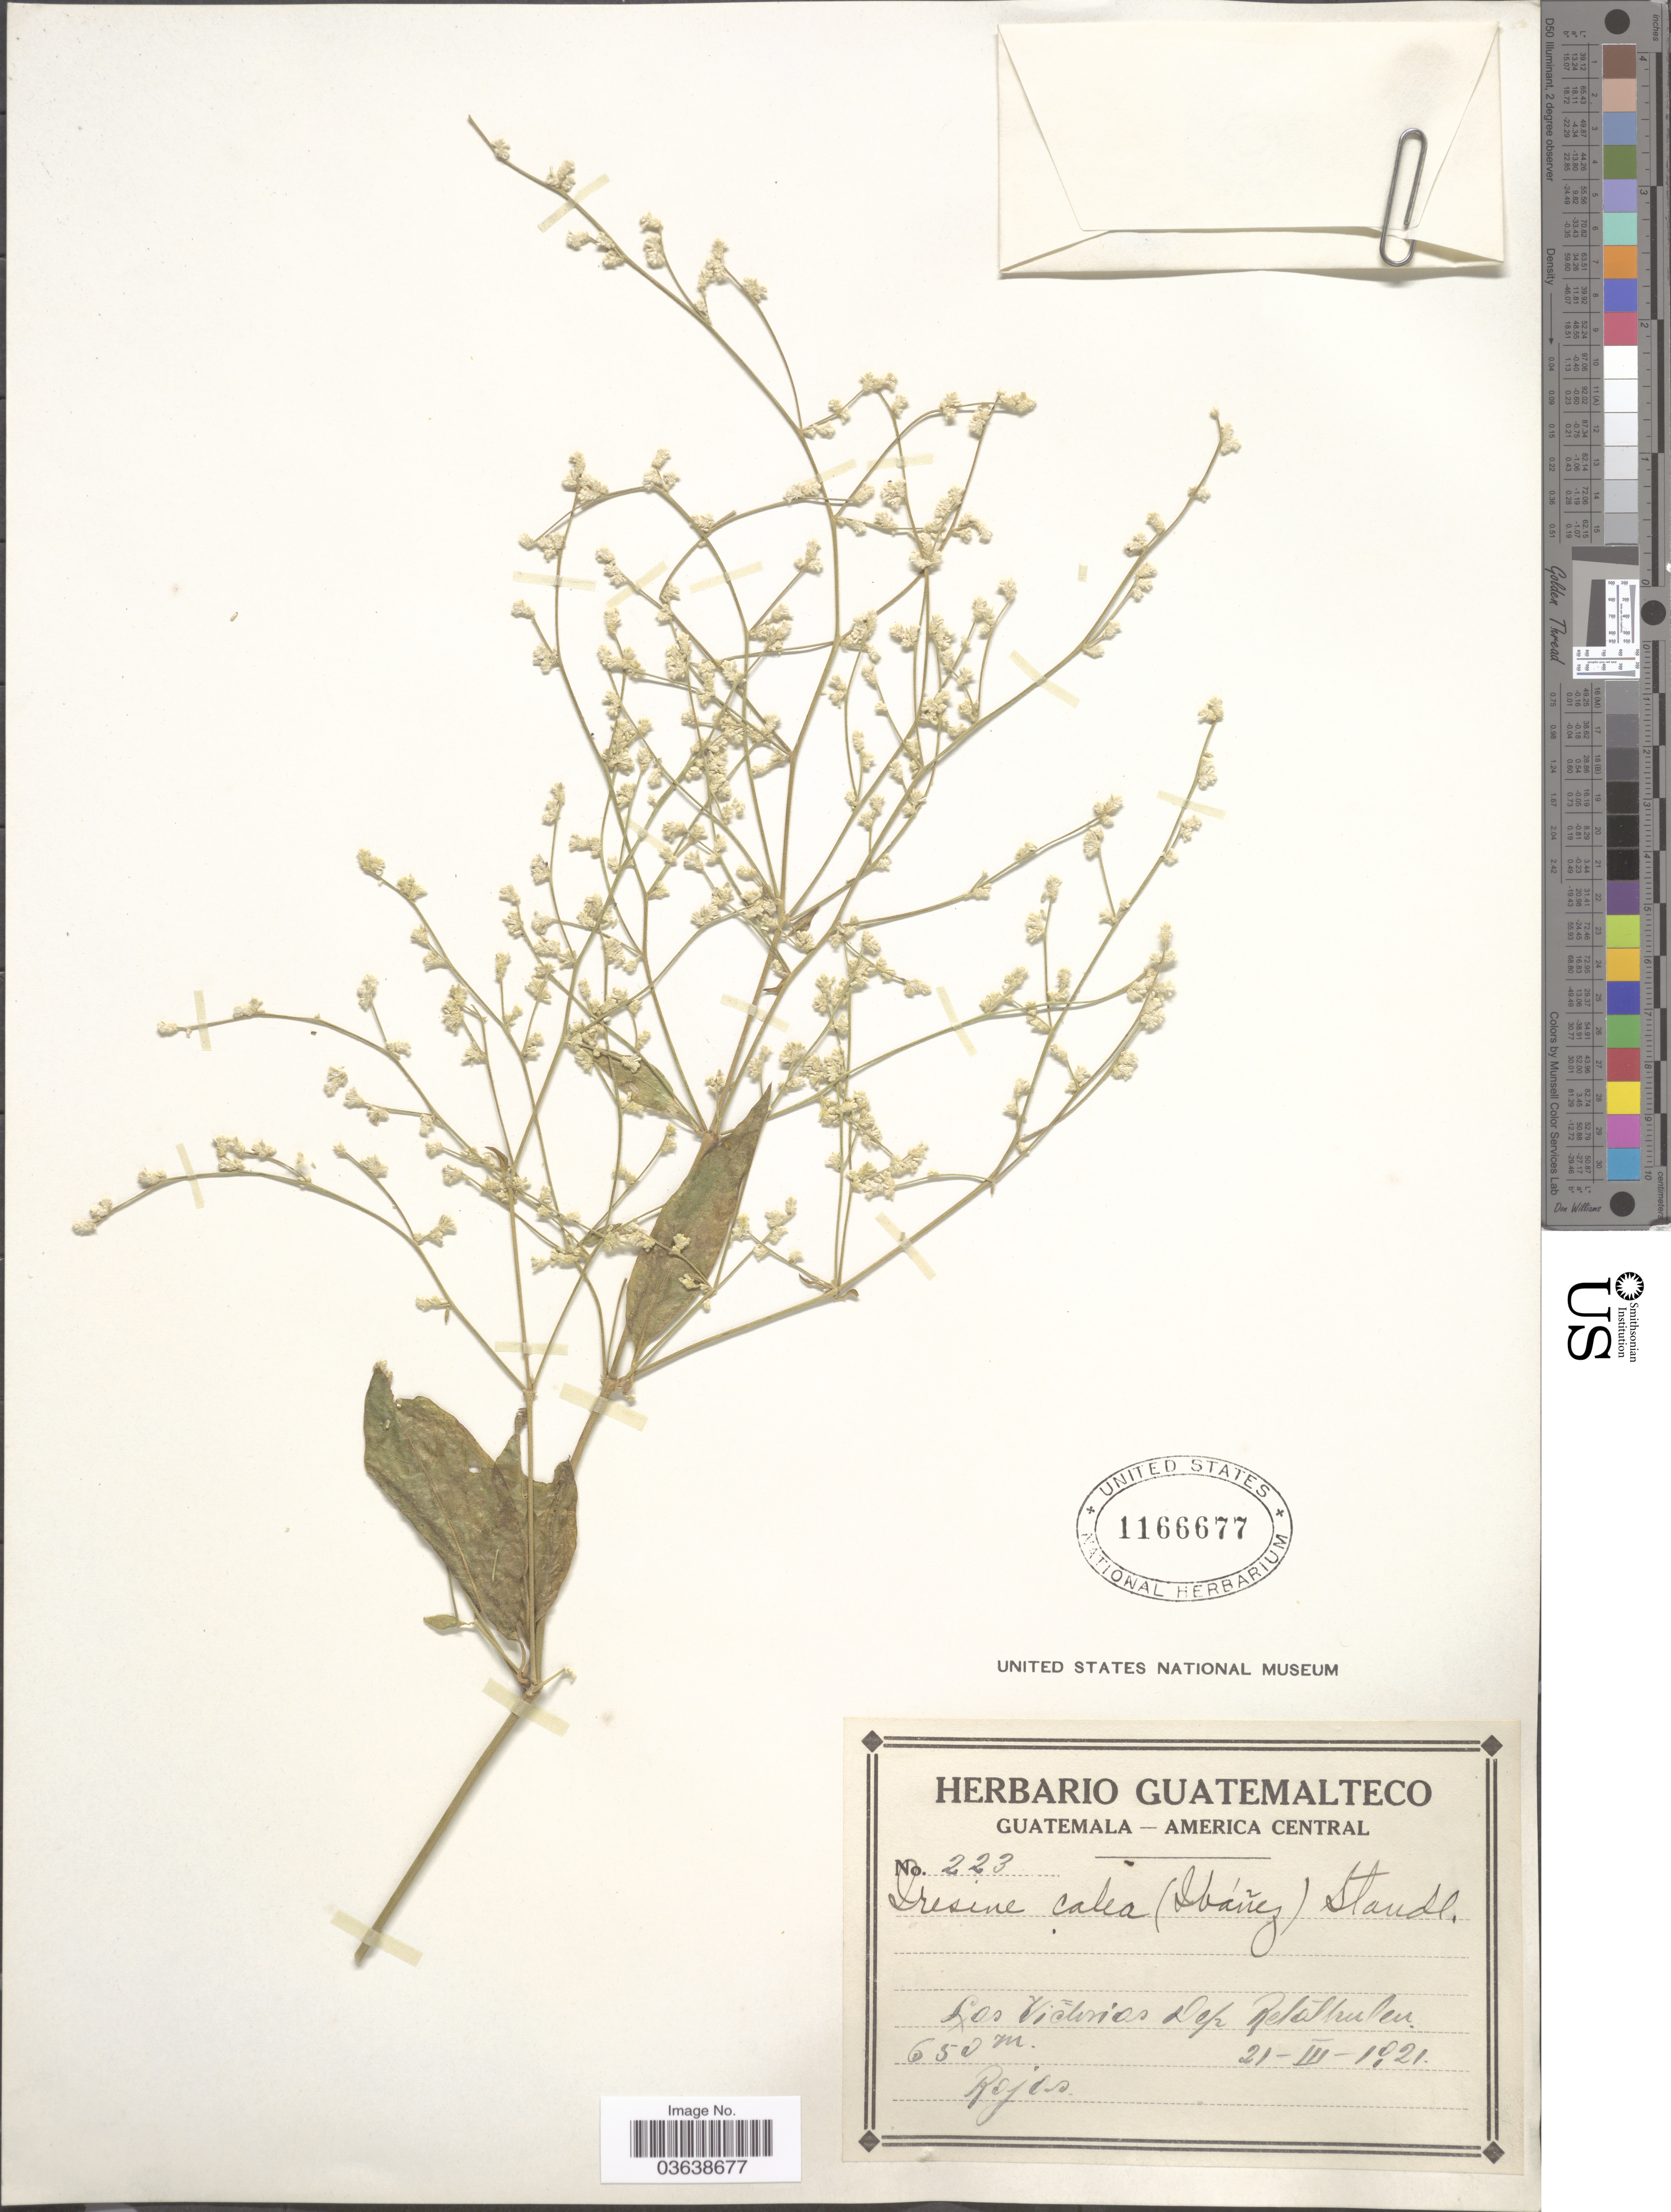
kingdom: Plantae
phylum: Tracheophyta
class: Magnoliopsida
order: Caryophyllales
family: Amaranthaceae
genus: Iresine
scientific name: Iresine calea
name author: (Ibáñez) Standl.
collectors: Rojas, --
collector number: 223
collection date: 1921-03-21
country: Guatemala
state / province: Retalhuleu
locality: Las Victorias Dep. Retalhuleu.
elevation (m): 650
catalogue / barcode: US 1166677